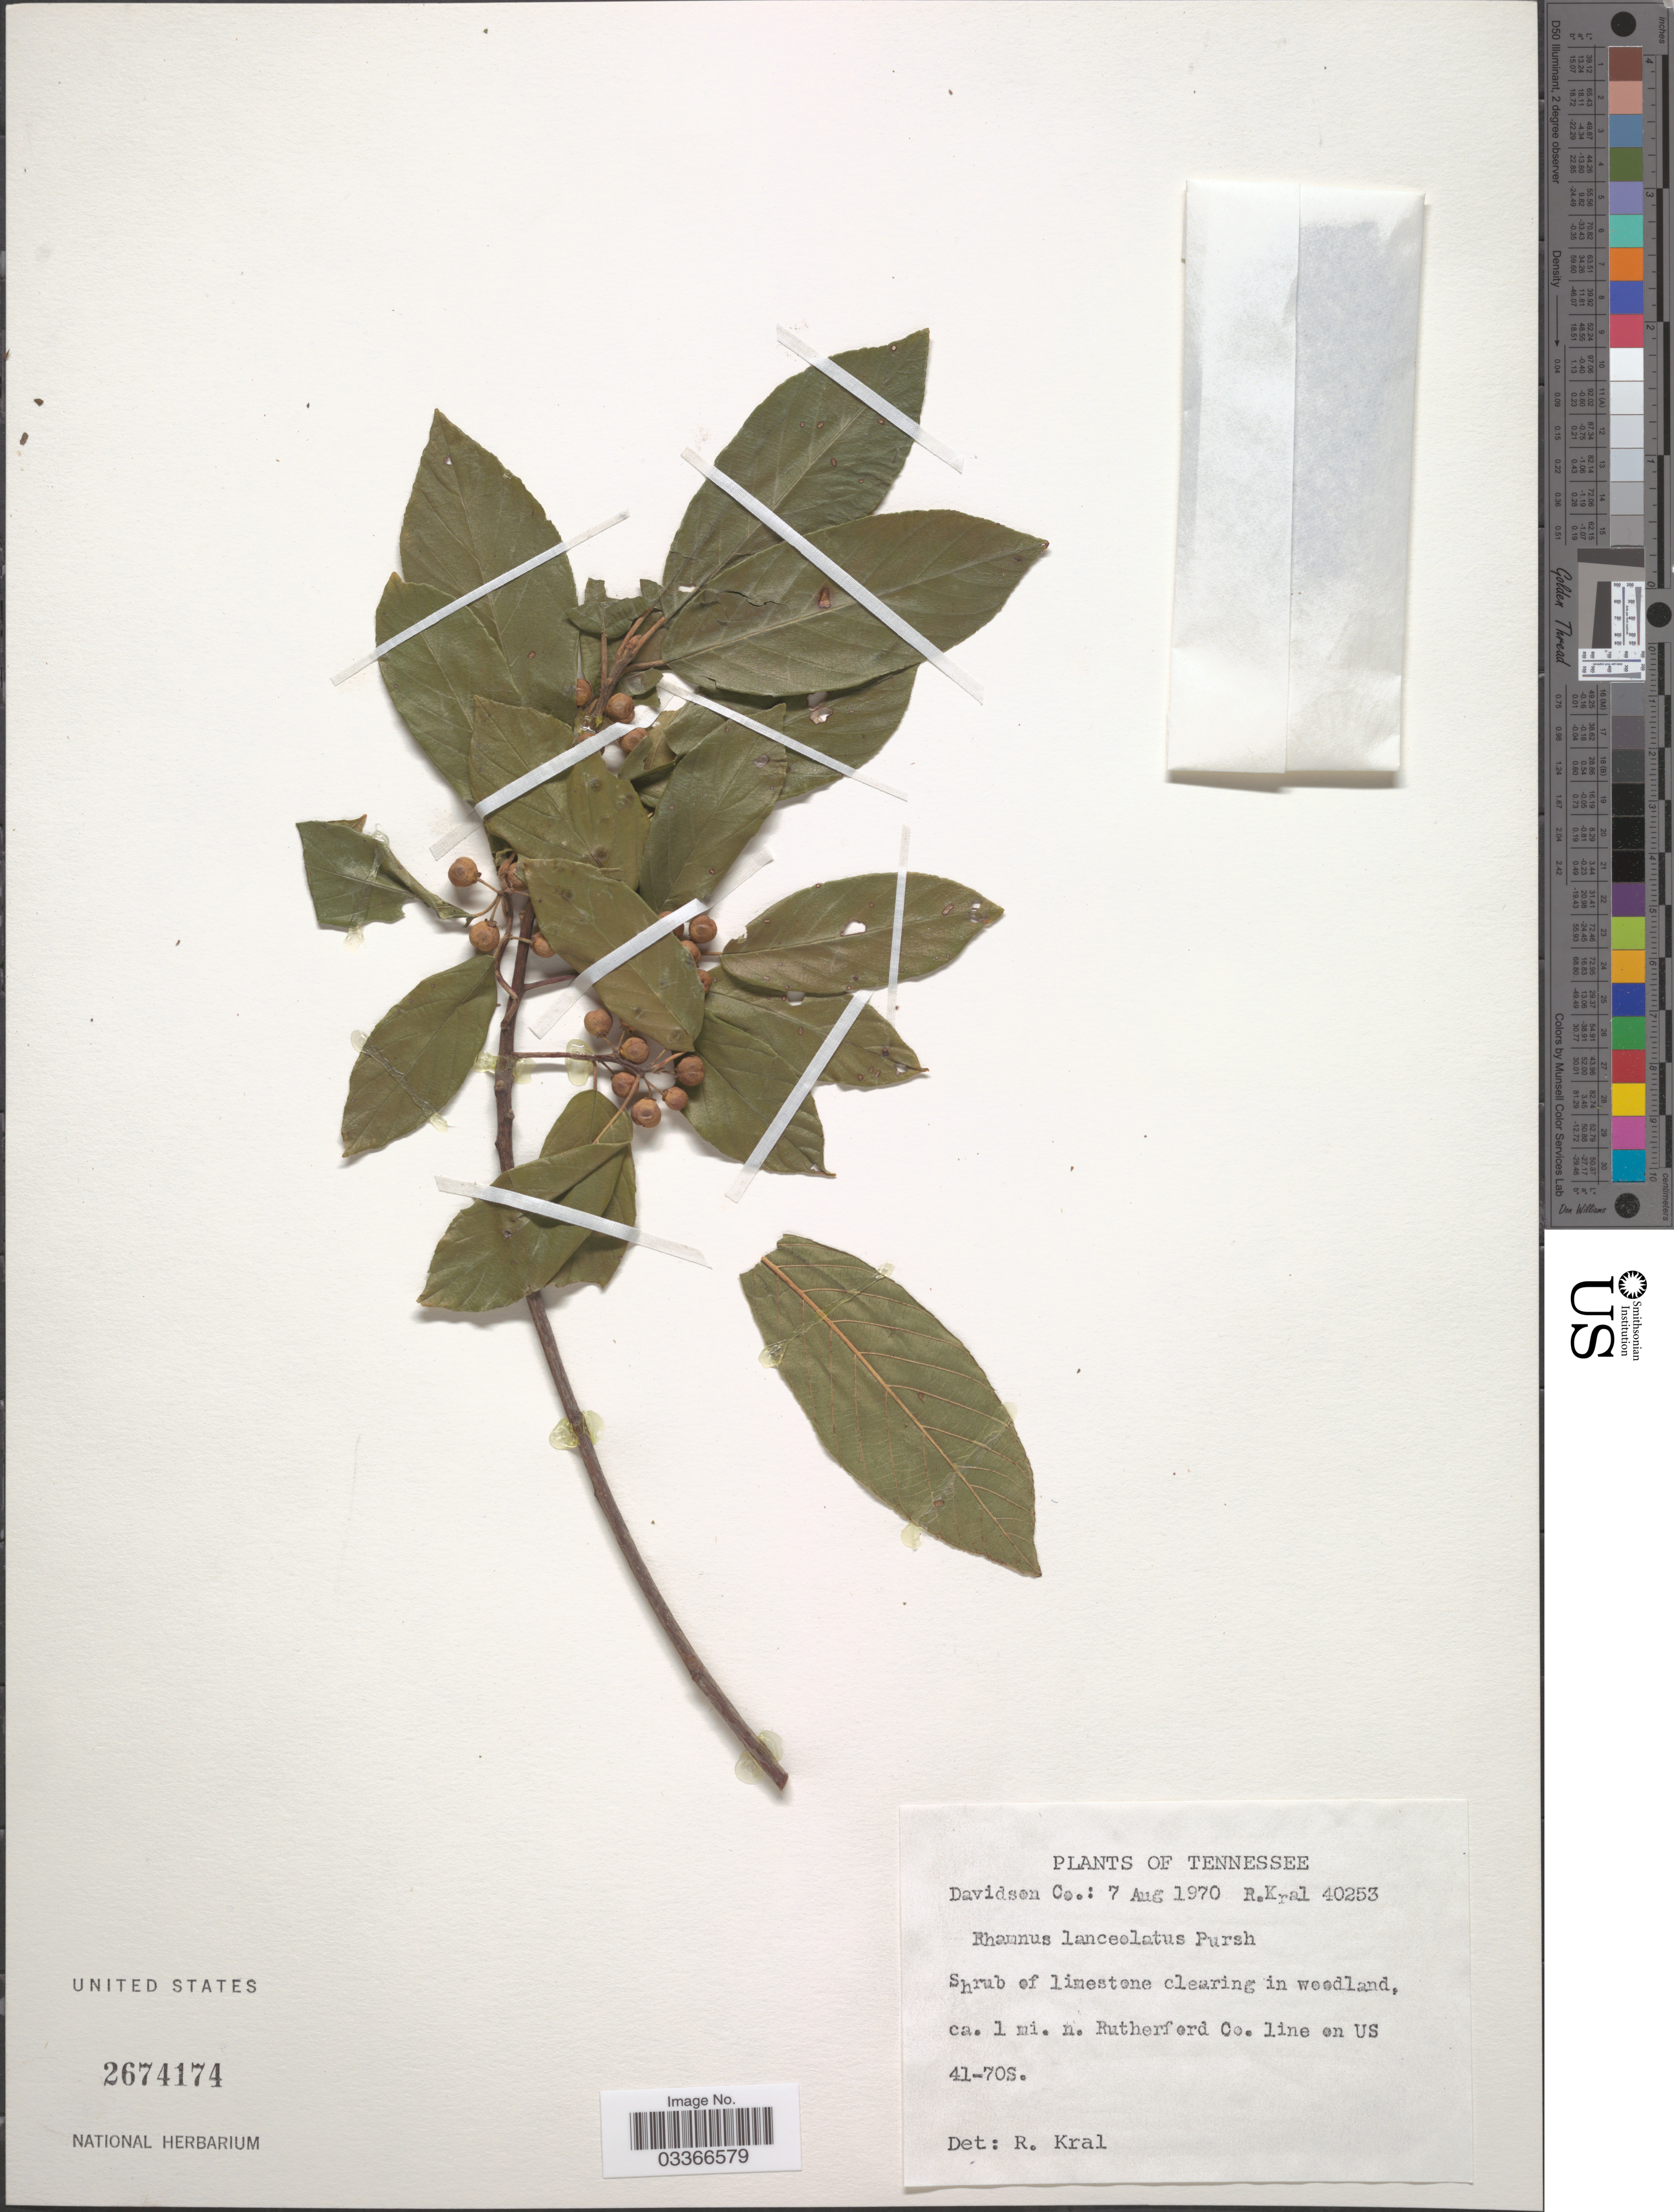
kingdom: Plantae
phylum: Tracheophyta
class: Magnoliopsida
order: Rosales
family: Rhamnaceae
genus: Rhamnus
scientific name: Rhamnus lanceolata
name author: Pursh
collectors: R. Kral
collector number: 40253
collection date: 1970-08-07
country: United States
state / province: Tennessee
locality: Davidson Co. Ca. 1 mi. n. Rutherford Co. line on US 41-70S.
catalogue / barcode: US 2674174